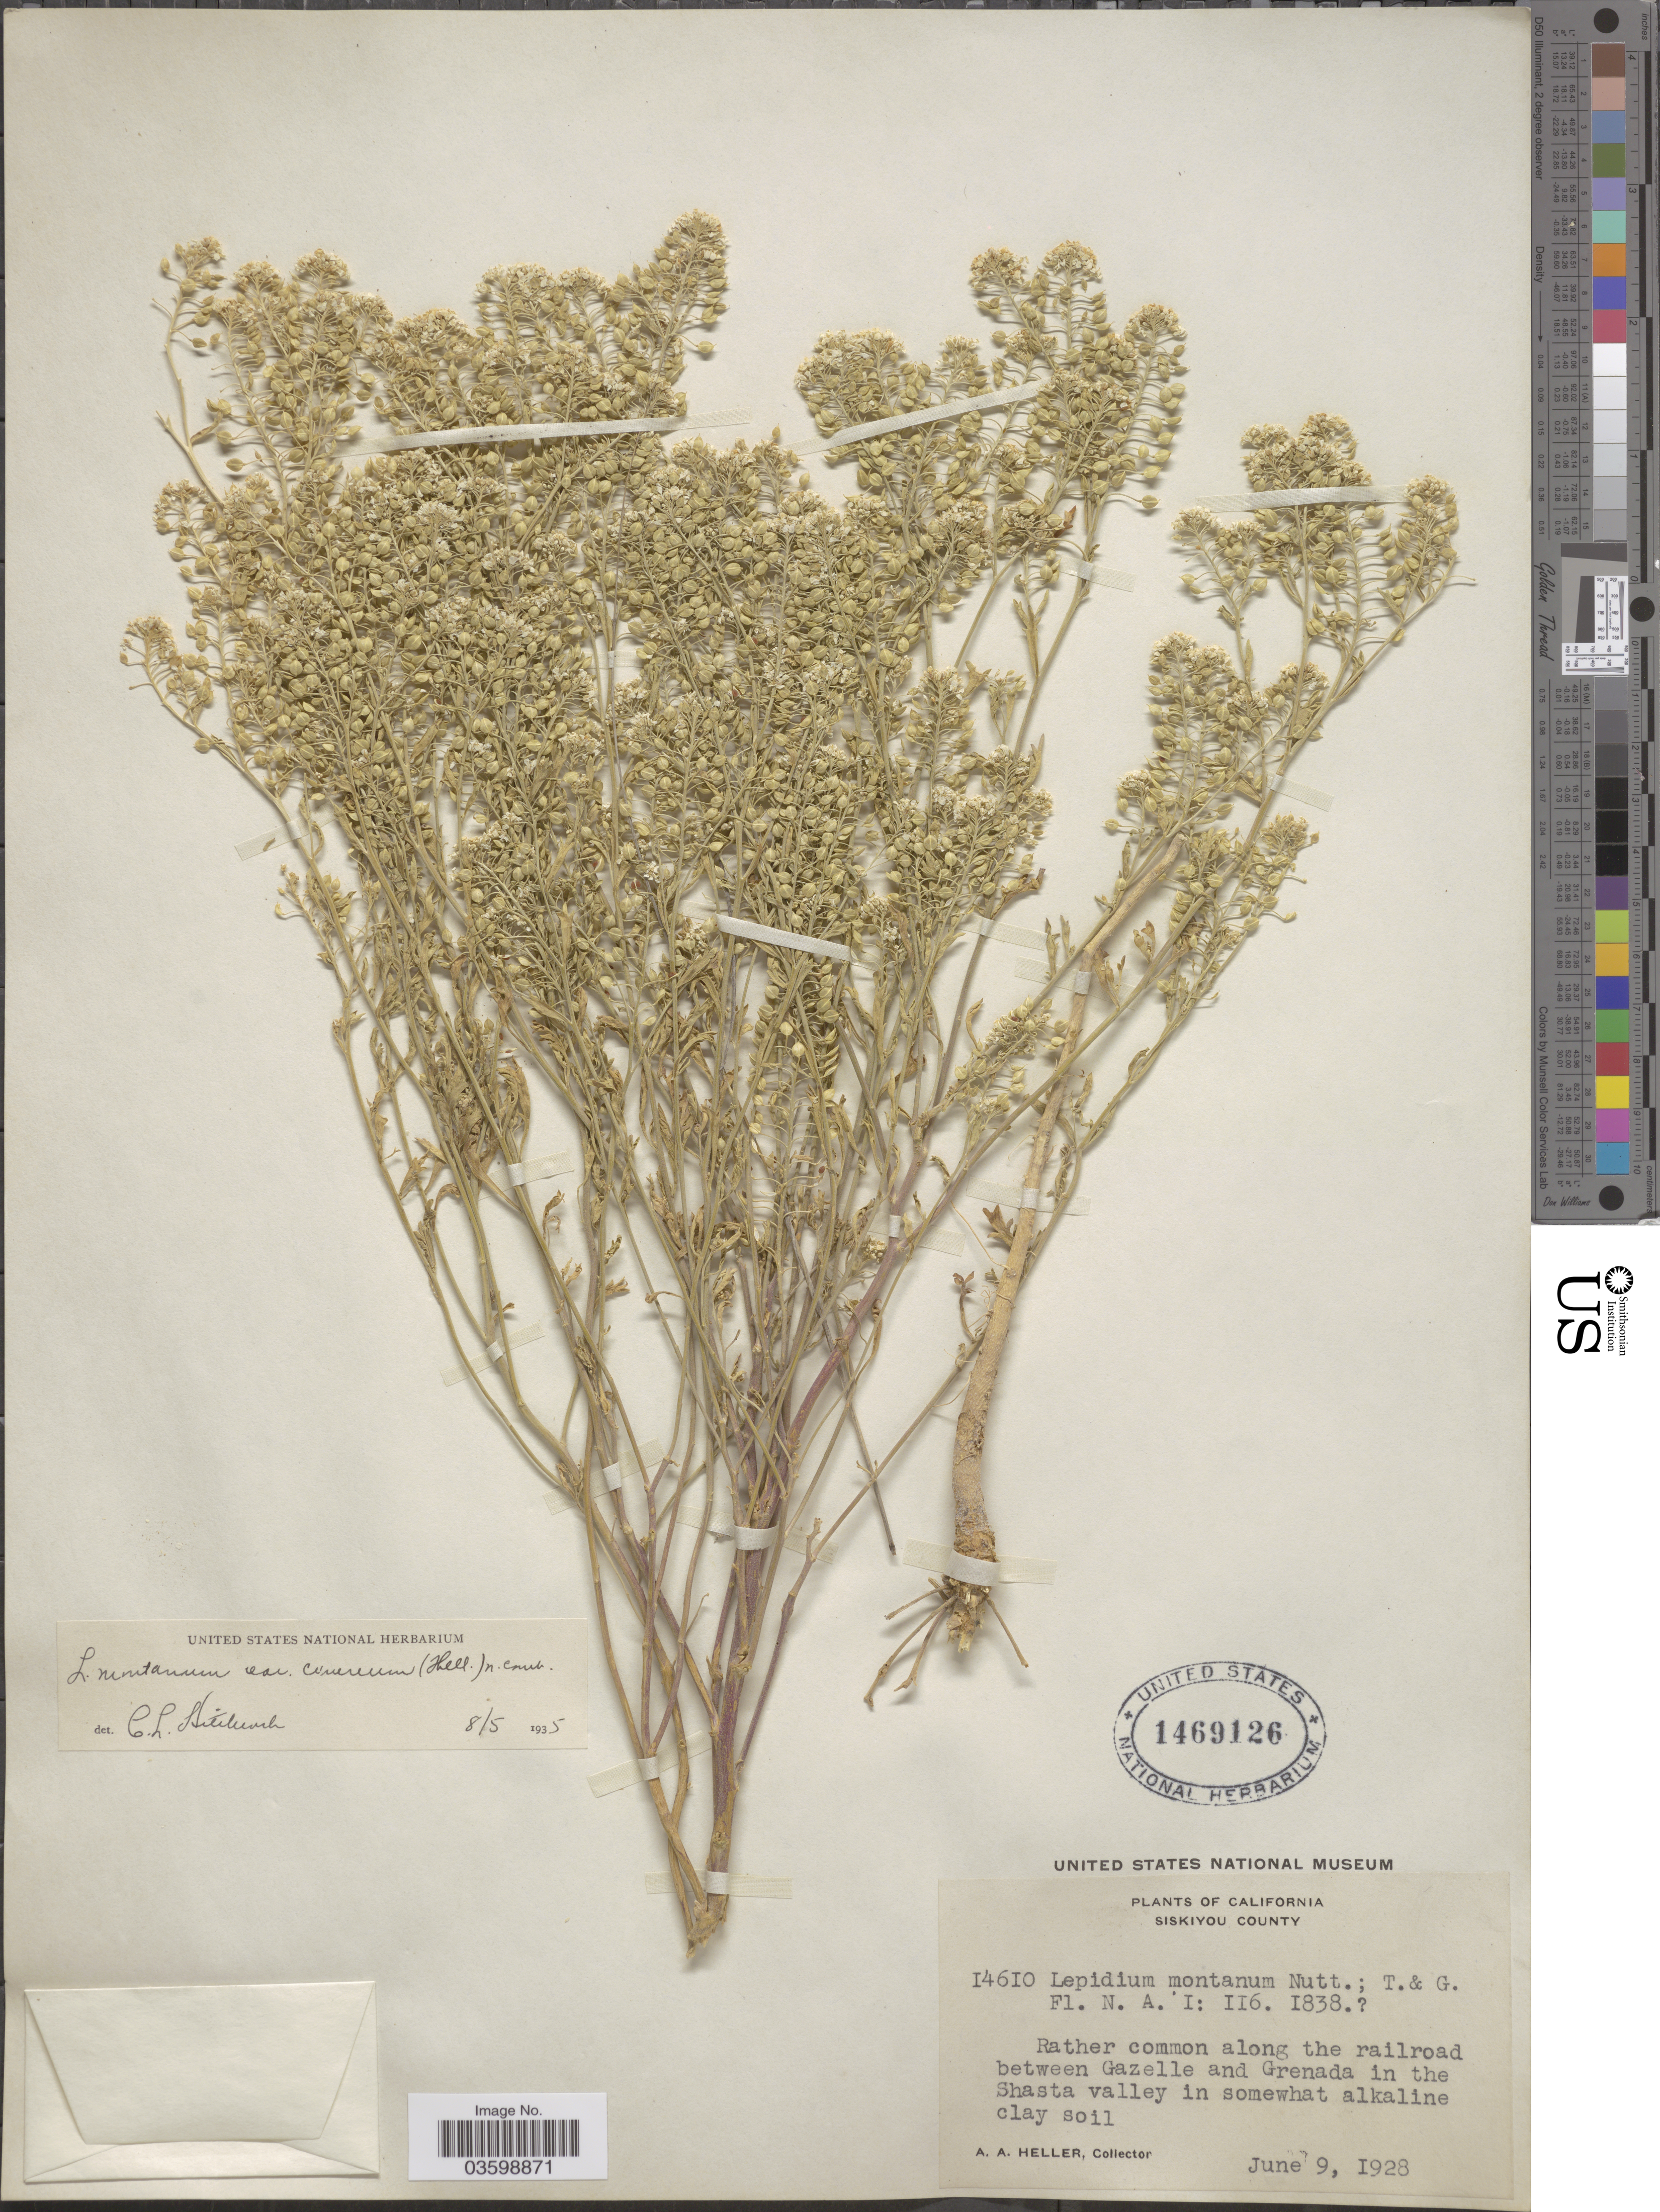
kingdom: Plantae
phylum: Tracheophyta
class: Magnoliopsida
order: Brassicales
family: Brassicaceae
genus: Lepidium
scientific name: Lepidium montanum f. cinereum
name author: C.L. Hitchc.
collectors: A. A. Heller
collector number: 14610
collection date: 1928-06-09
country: United States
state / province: California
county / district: Siskiyou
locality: Siskiyou County. Rather common along the railroad between Gazelle and Grenada in the Shasta Valley in somewhat alkaline clay soil.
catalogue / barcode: US 1469126